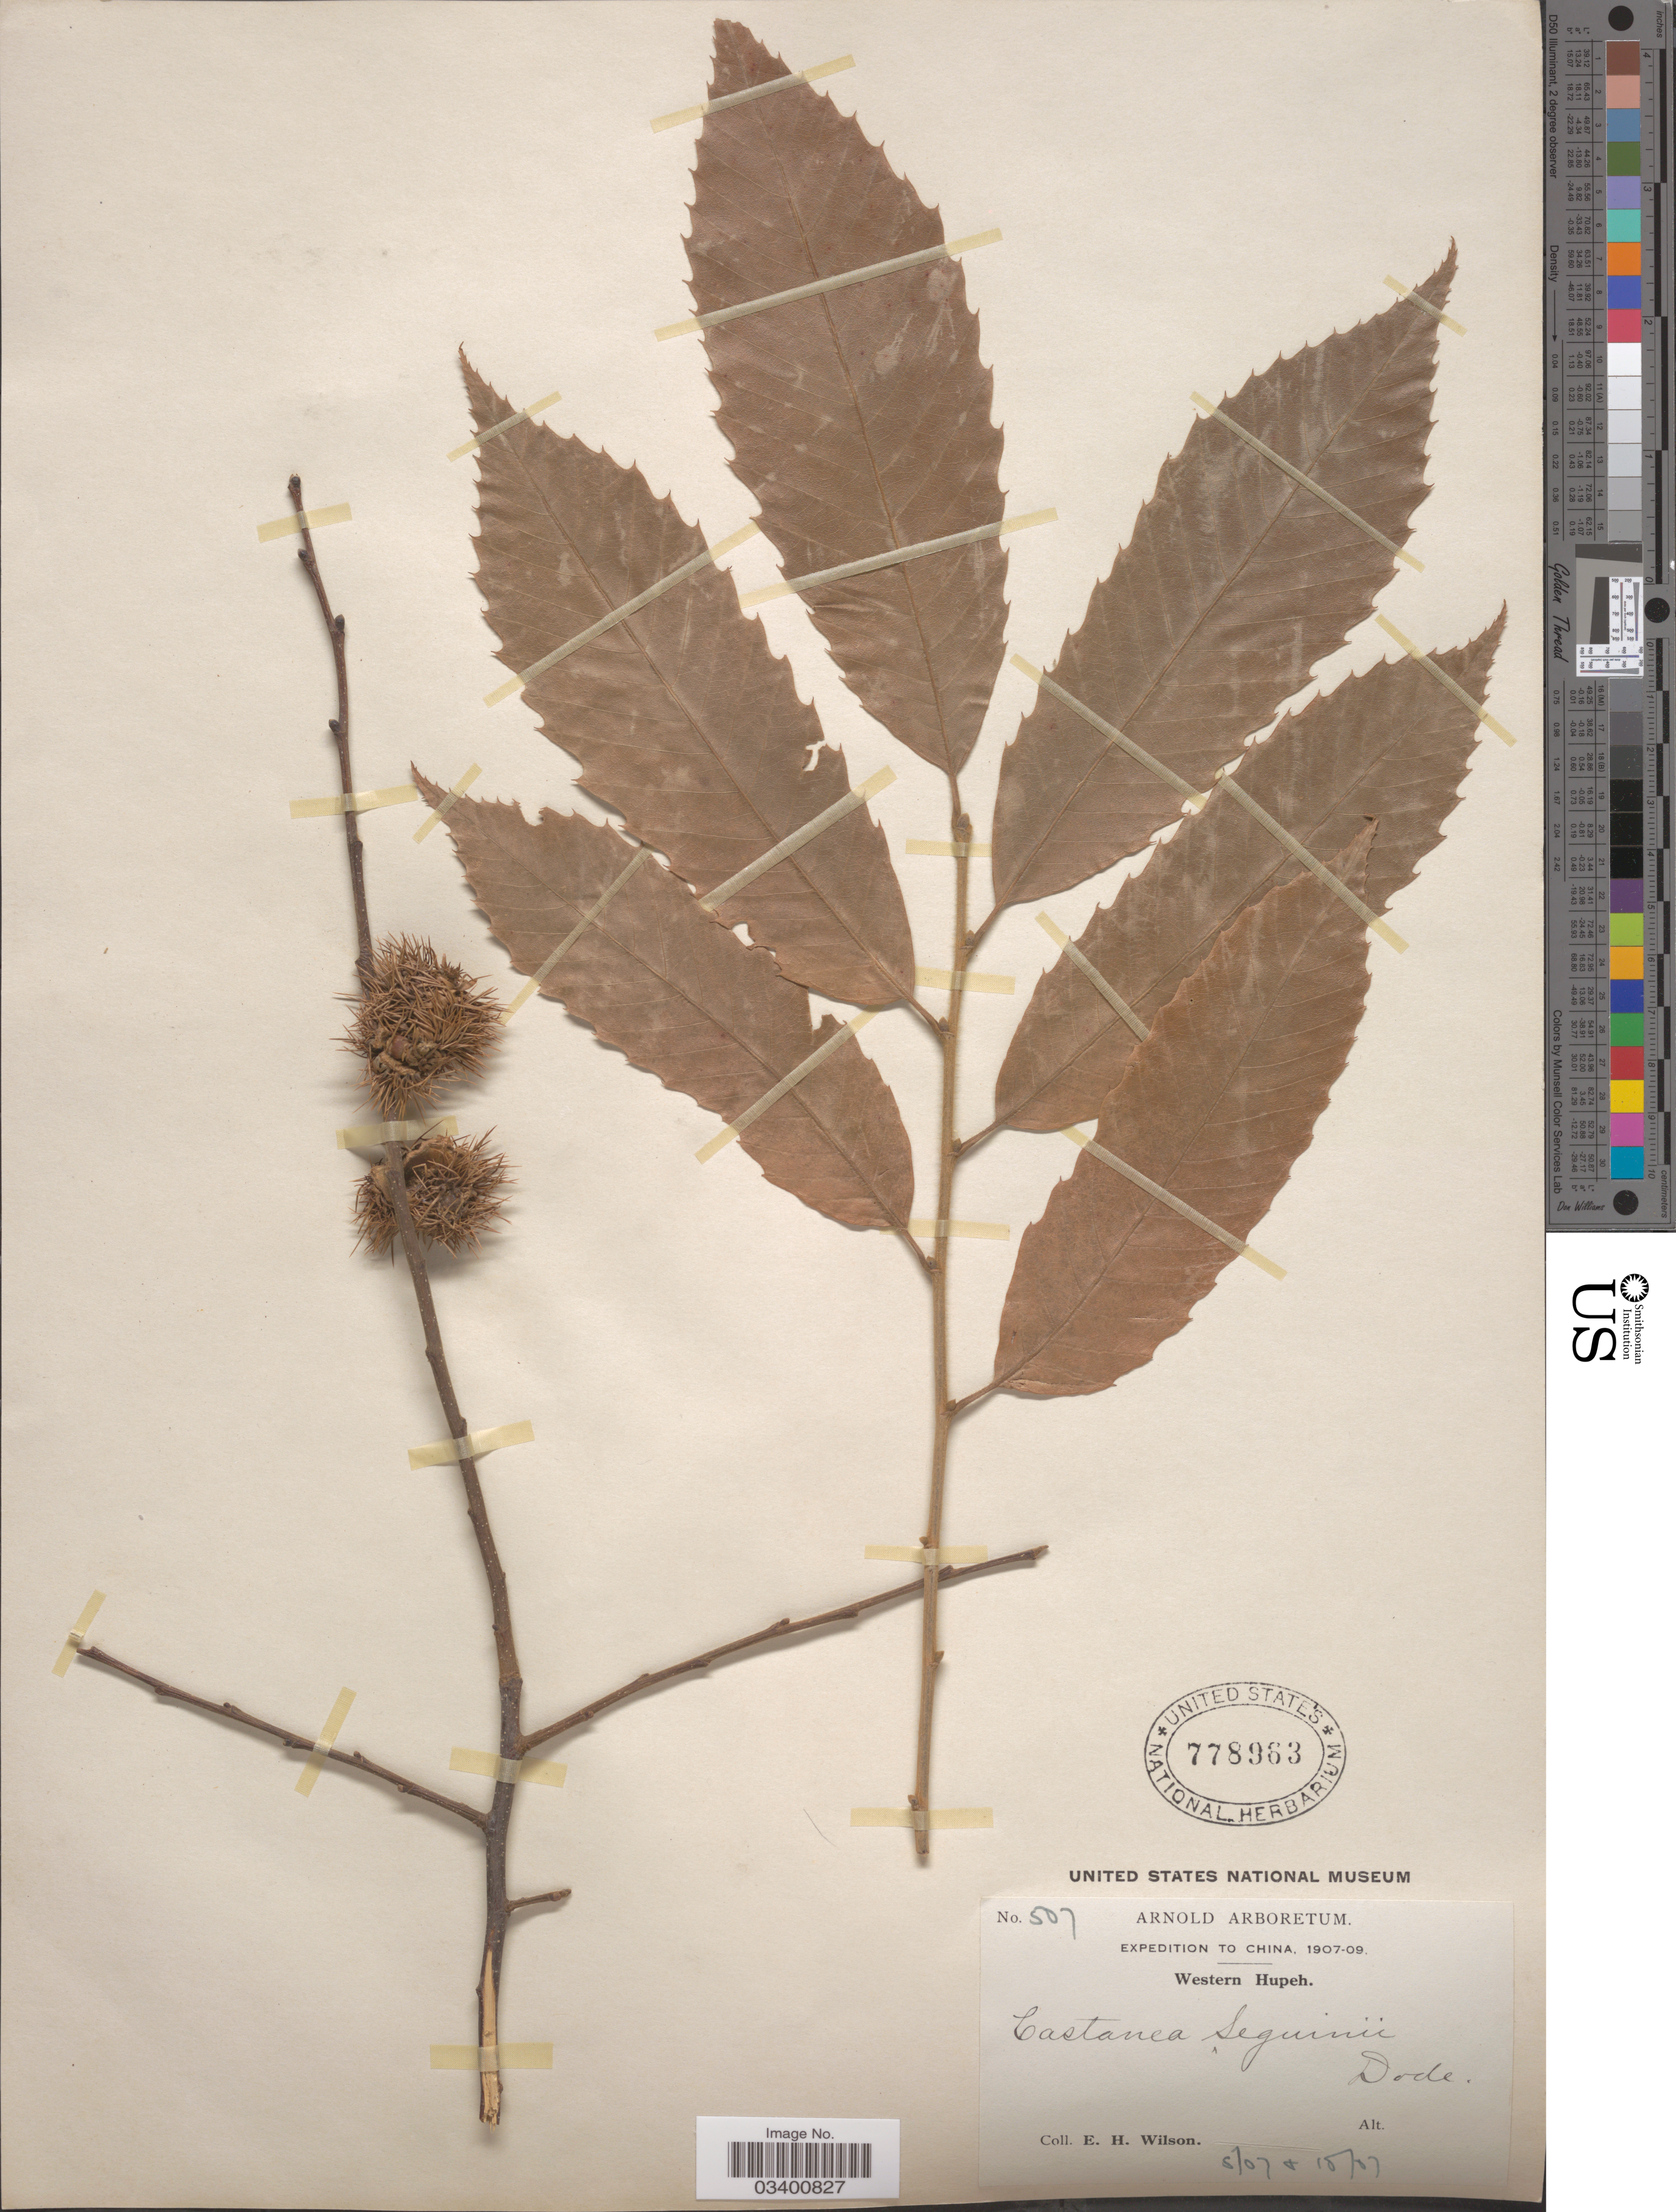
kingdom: Plantae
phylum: Tracheophyta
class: Magnoliopsida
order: Fagales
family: Fagaceae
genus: Castanea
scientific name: Castanea seguinii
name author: Dode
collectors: E. Wilson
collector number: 507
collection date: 1907-05/1907-10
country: China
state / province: Hubei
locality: Western Hupeh.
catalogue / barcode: US 778963